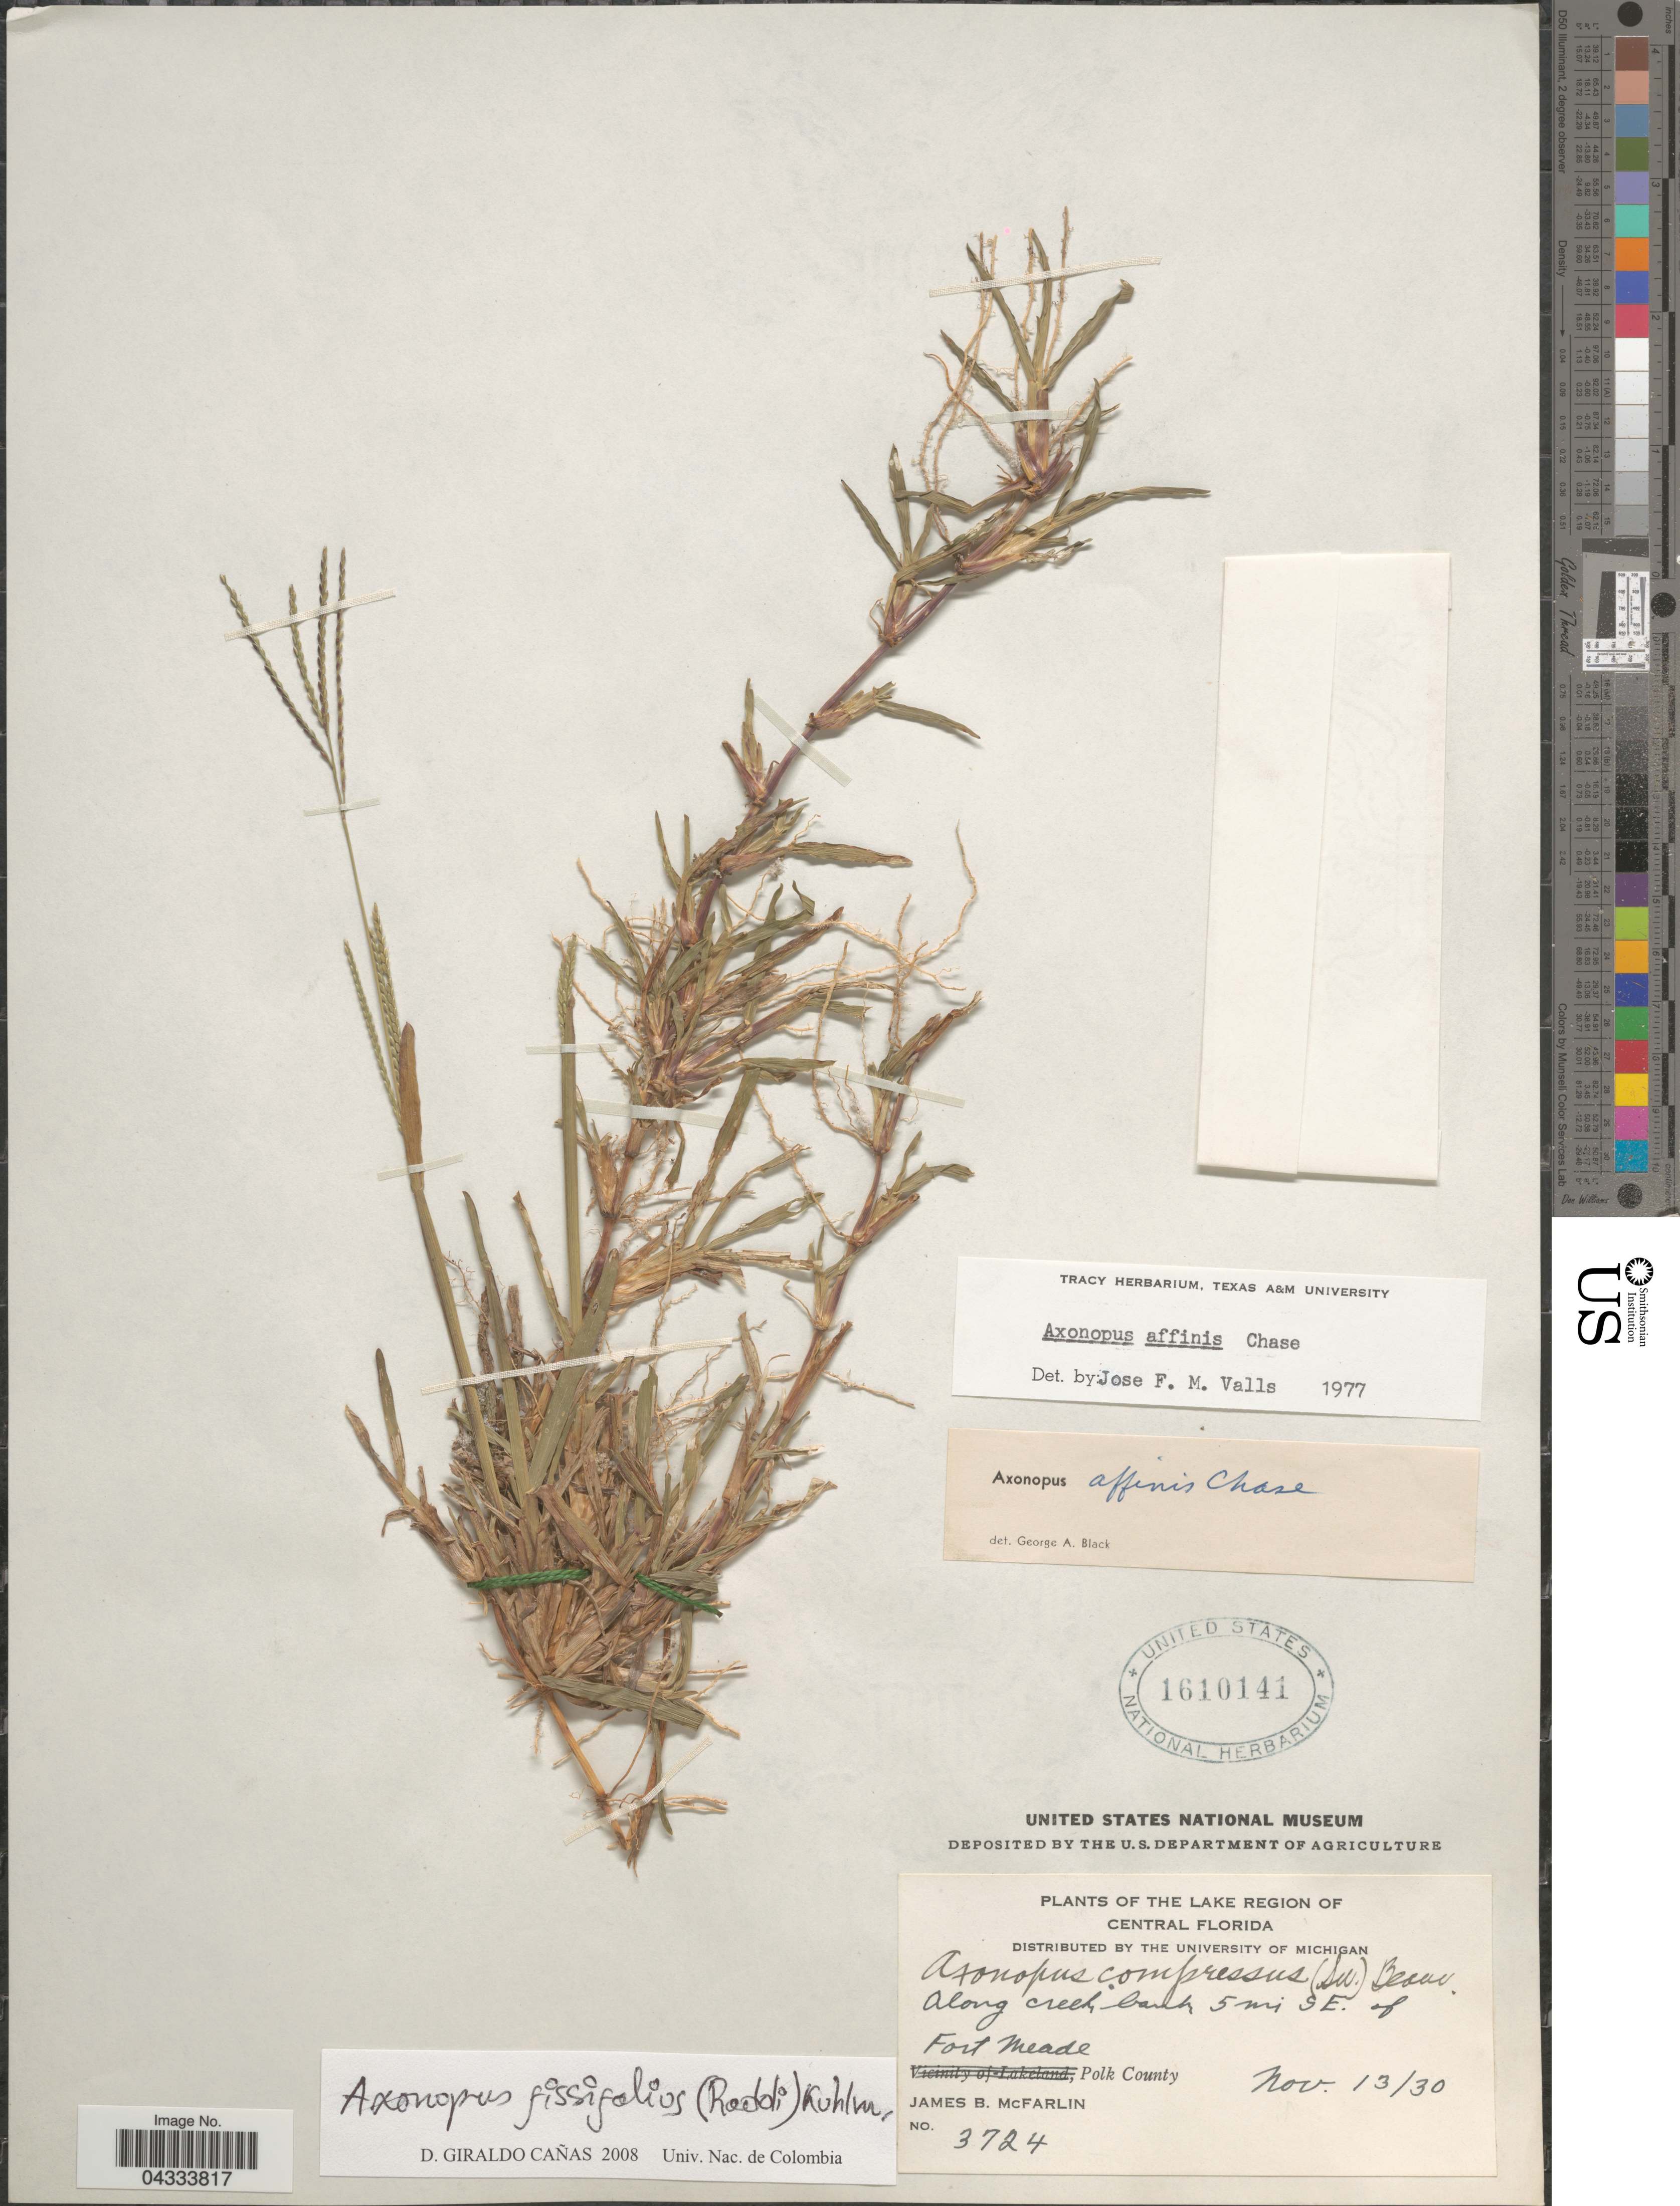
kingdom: Plantae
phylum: Tracheophyta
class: Liliopsida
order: Poales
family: Poaceae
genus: Axonopus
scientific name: Axonopus fissifolius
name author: (Raddi) Kuhlm.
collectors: J. McFarlin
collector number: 3724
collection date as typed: Transcribed d/m/y: 13/11/30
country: United States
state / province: Florida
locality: The Lake Region of Central Florida. Along creek banks 5 mi SE. of Fort Meade, Polk County.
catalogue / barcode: US 1610141